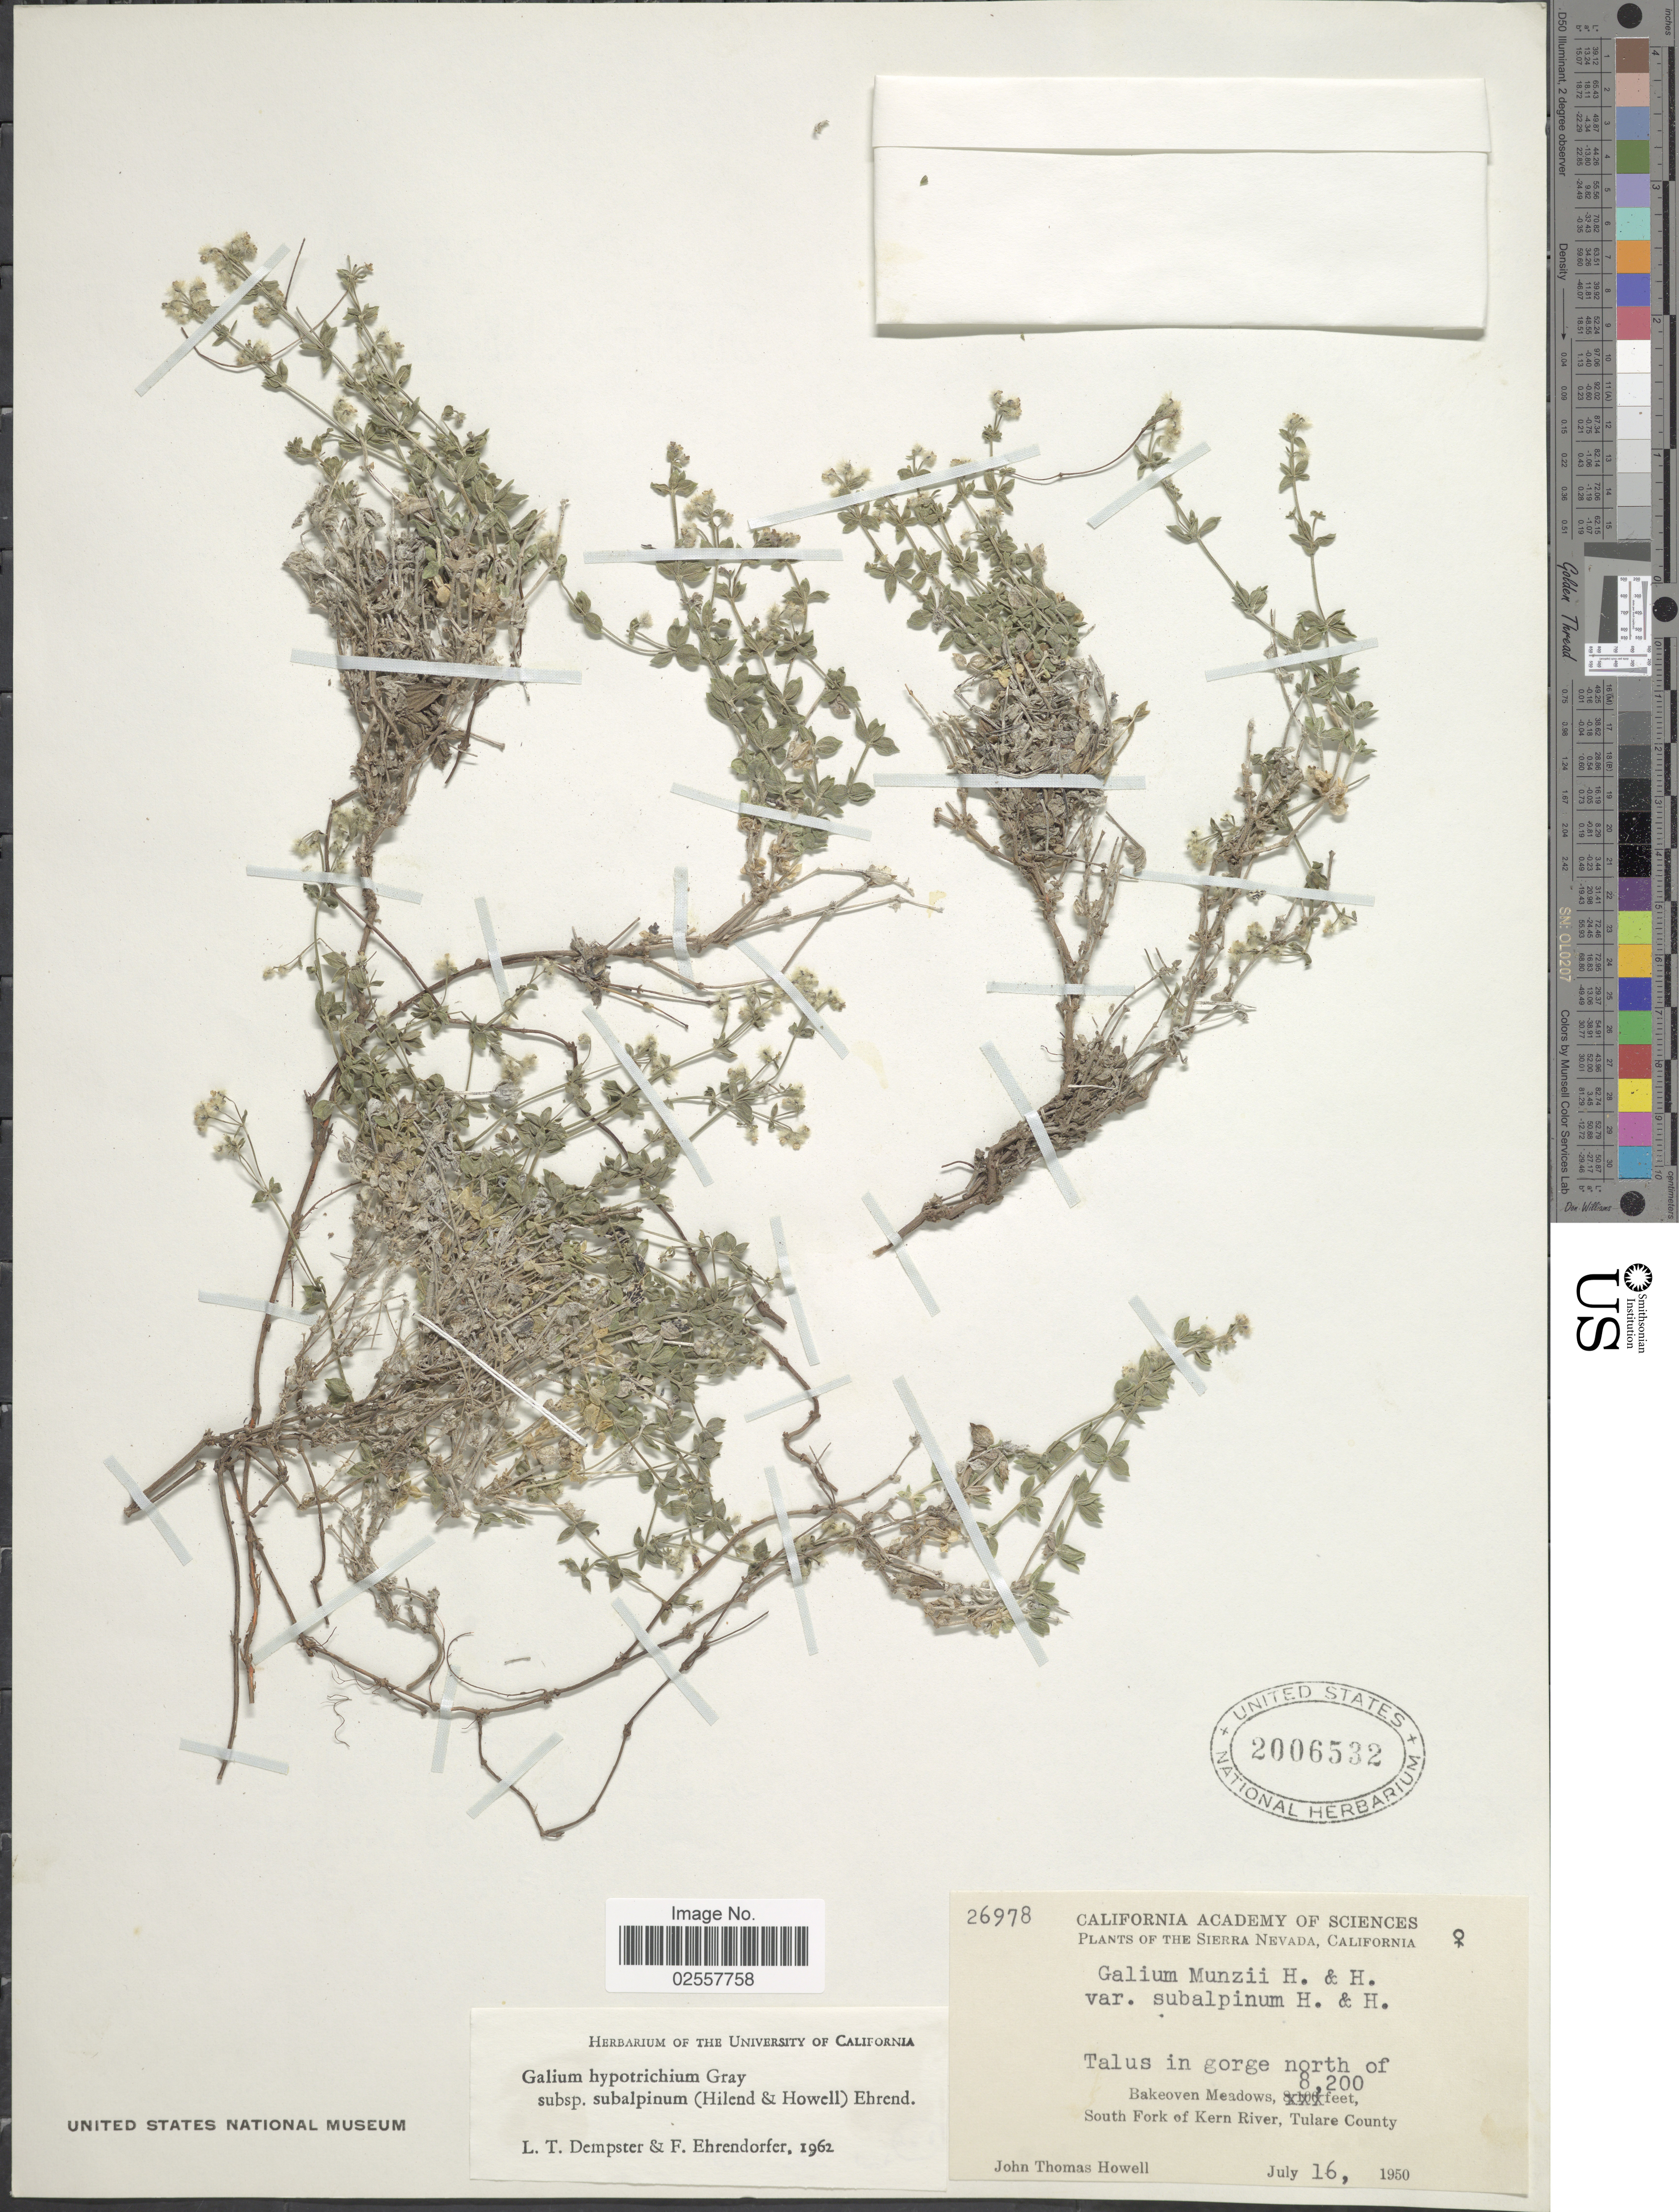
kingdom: Plantae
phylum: Tracheophyta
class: Magnoliopsida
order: Gentianales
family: Rubiaceae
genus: Galium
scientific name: Galium hypotrichium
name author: A. Gray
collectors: J. T. Howell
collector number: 26978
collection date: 1950-07-16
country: United States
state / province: California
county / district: Tulare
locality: Sierra Nevada. Talus in gorge north of Bakeoven Meadows, South Fork of Kern River, Tulare County.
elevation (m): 2499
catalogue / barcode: US 2006532